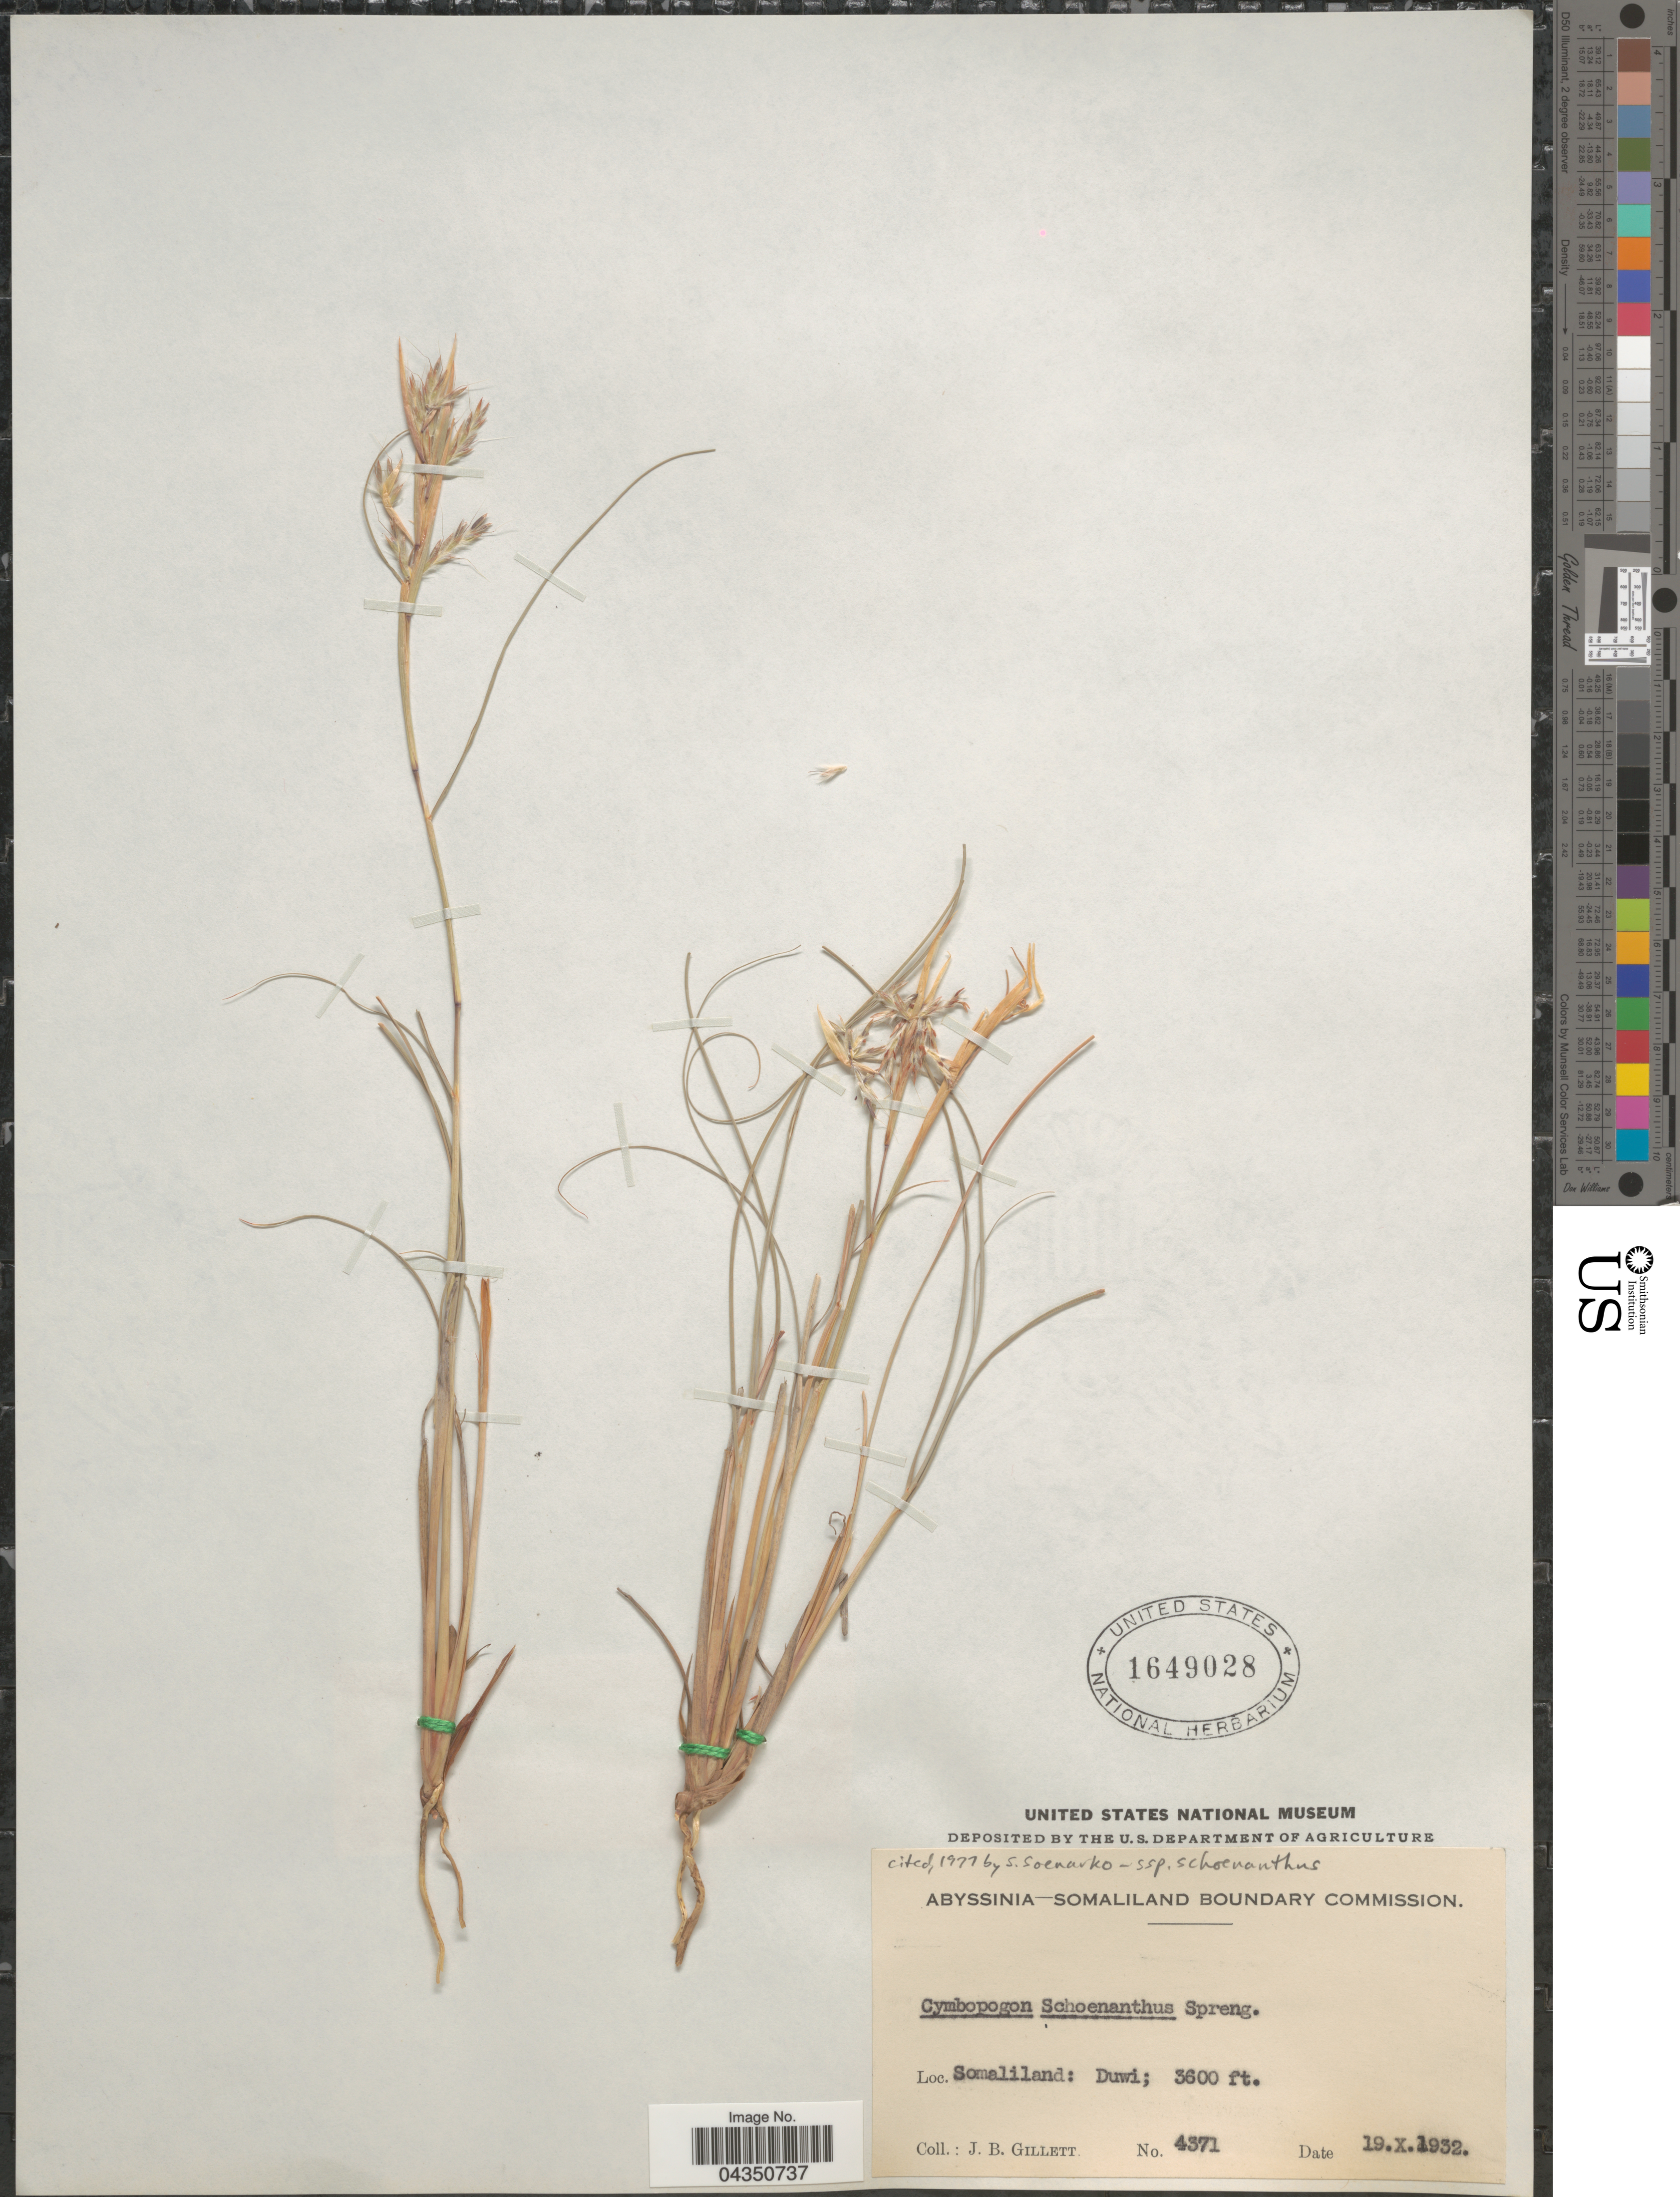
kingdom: Plantae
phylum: Tracheophyta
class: Liliopsida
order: Poales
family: Poaceae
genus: Cymbopogon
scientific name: Cymbopogon schoenanthus subsp. proximus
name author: (Hochst. ex A. Rich.) Maire & Weiller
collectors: J. B. Gillett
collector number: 4371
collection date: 1932-10-19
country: Somalia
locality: Somaliland: Duwi.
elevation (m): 1097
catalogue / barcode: US 1649028